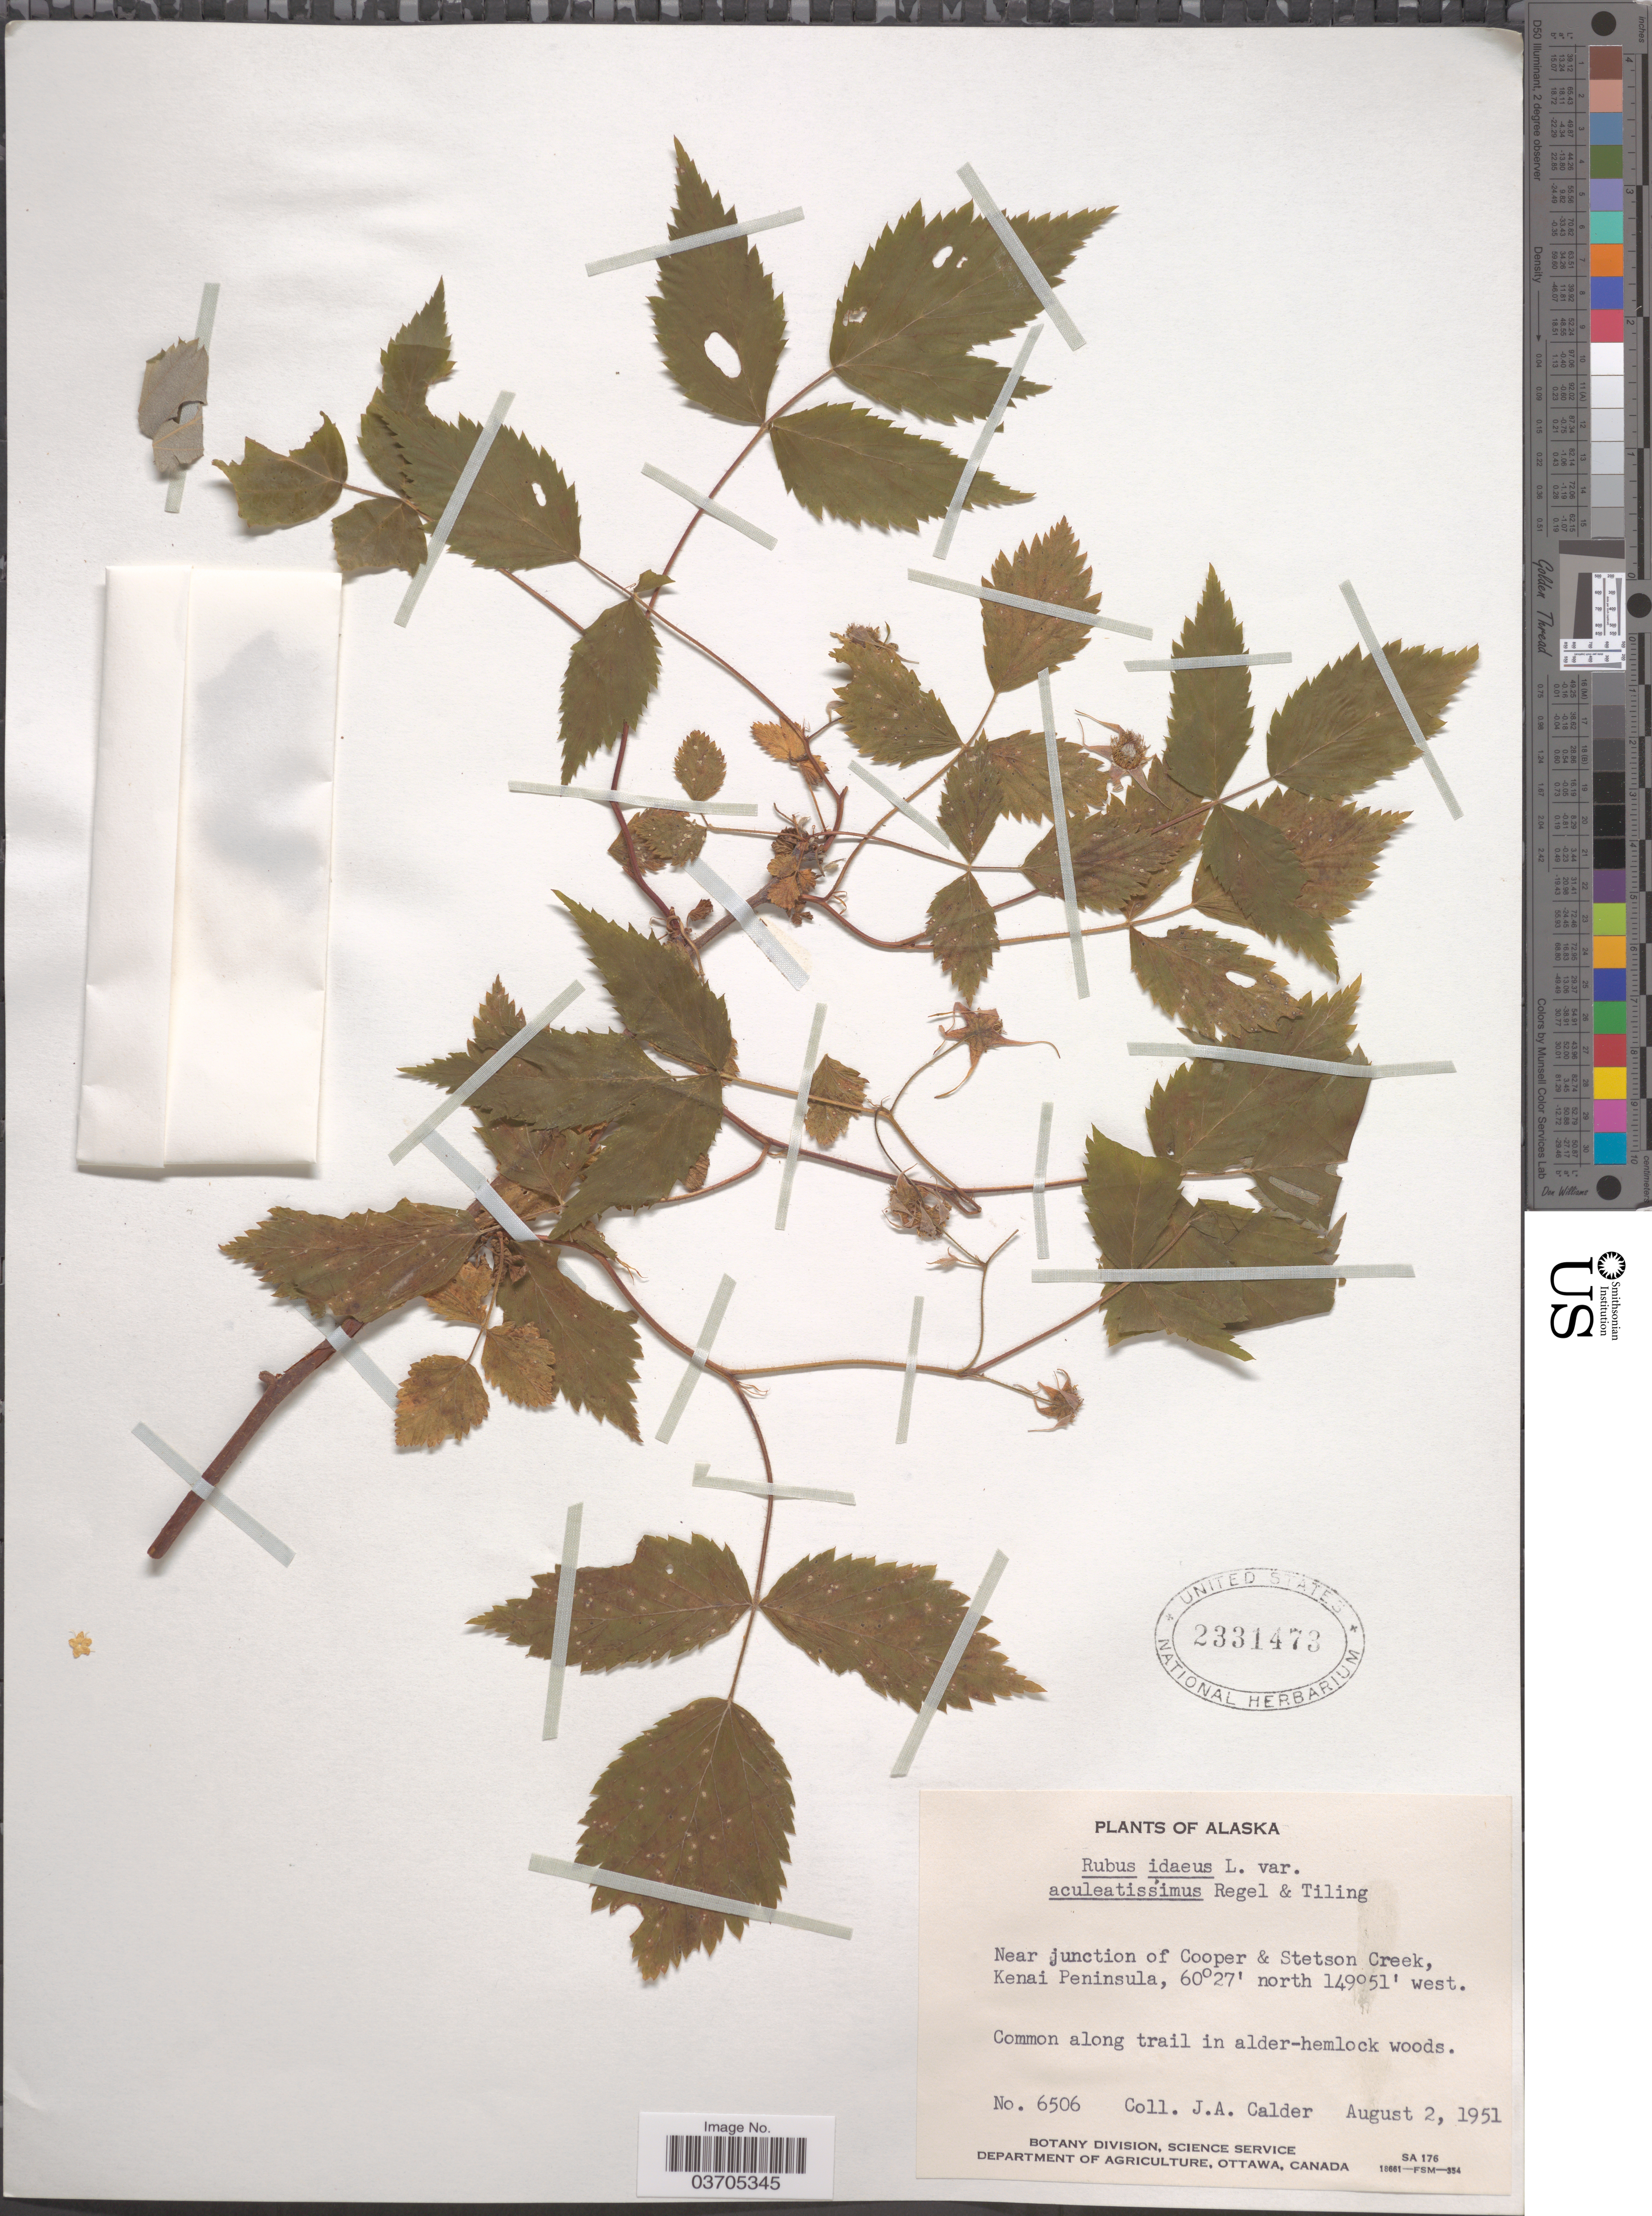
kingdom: Plantae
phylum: Tracheophyta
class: Magnoliopsida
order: Rosales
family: Rosaceae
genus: Rubus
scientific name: Rubus idaeus var. aculeatissimus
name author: Regel & Tiling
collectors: J. A. Calder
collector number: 6506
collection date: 1951-08-02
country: United States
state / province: Alaska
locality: Near junction of Cooper & Stetson Creek, Kenai Peninsula.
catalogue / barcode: US 2331473